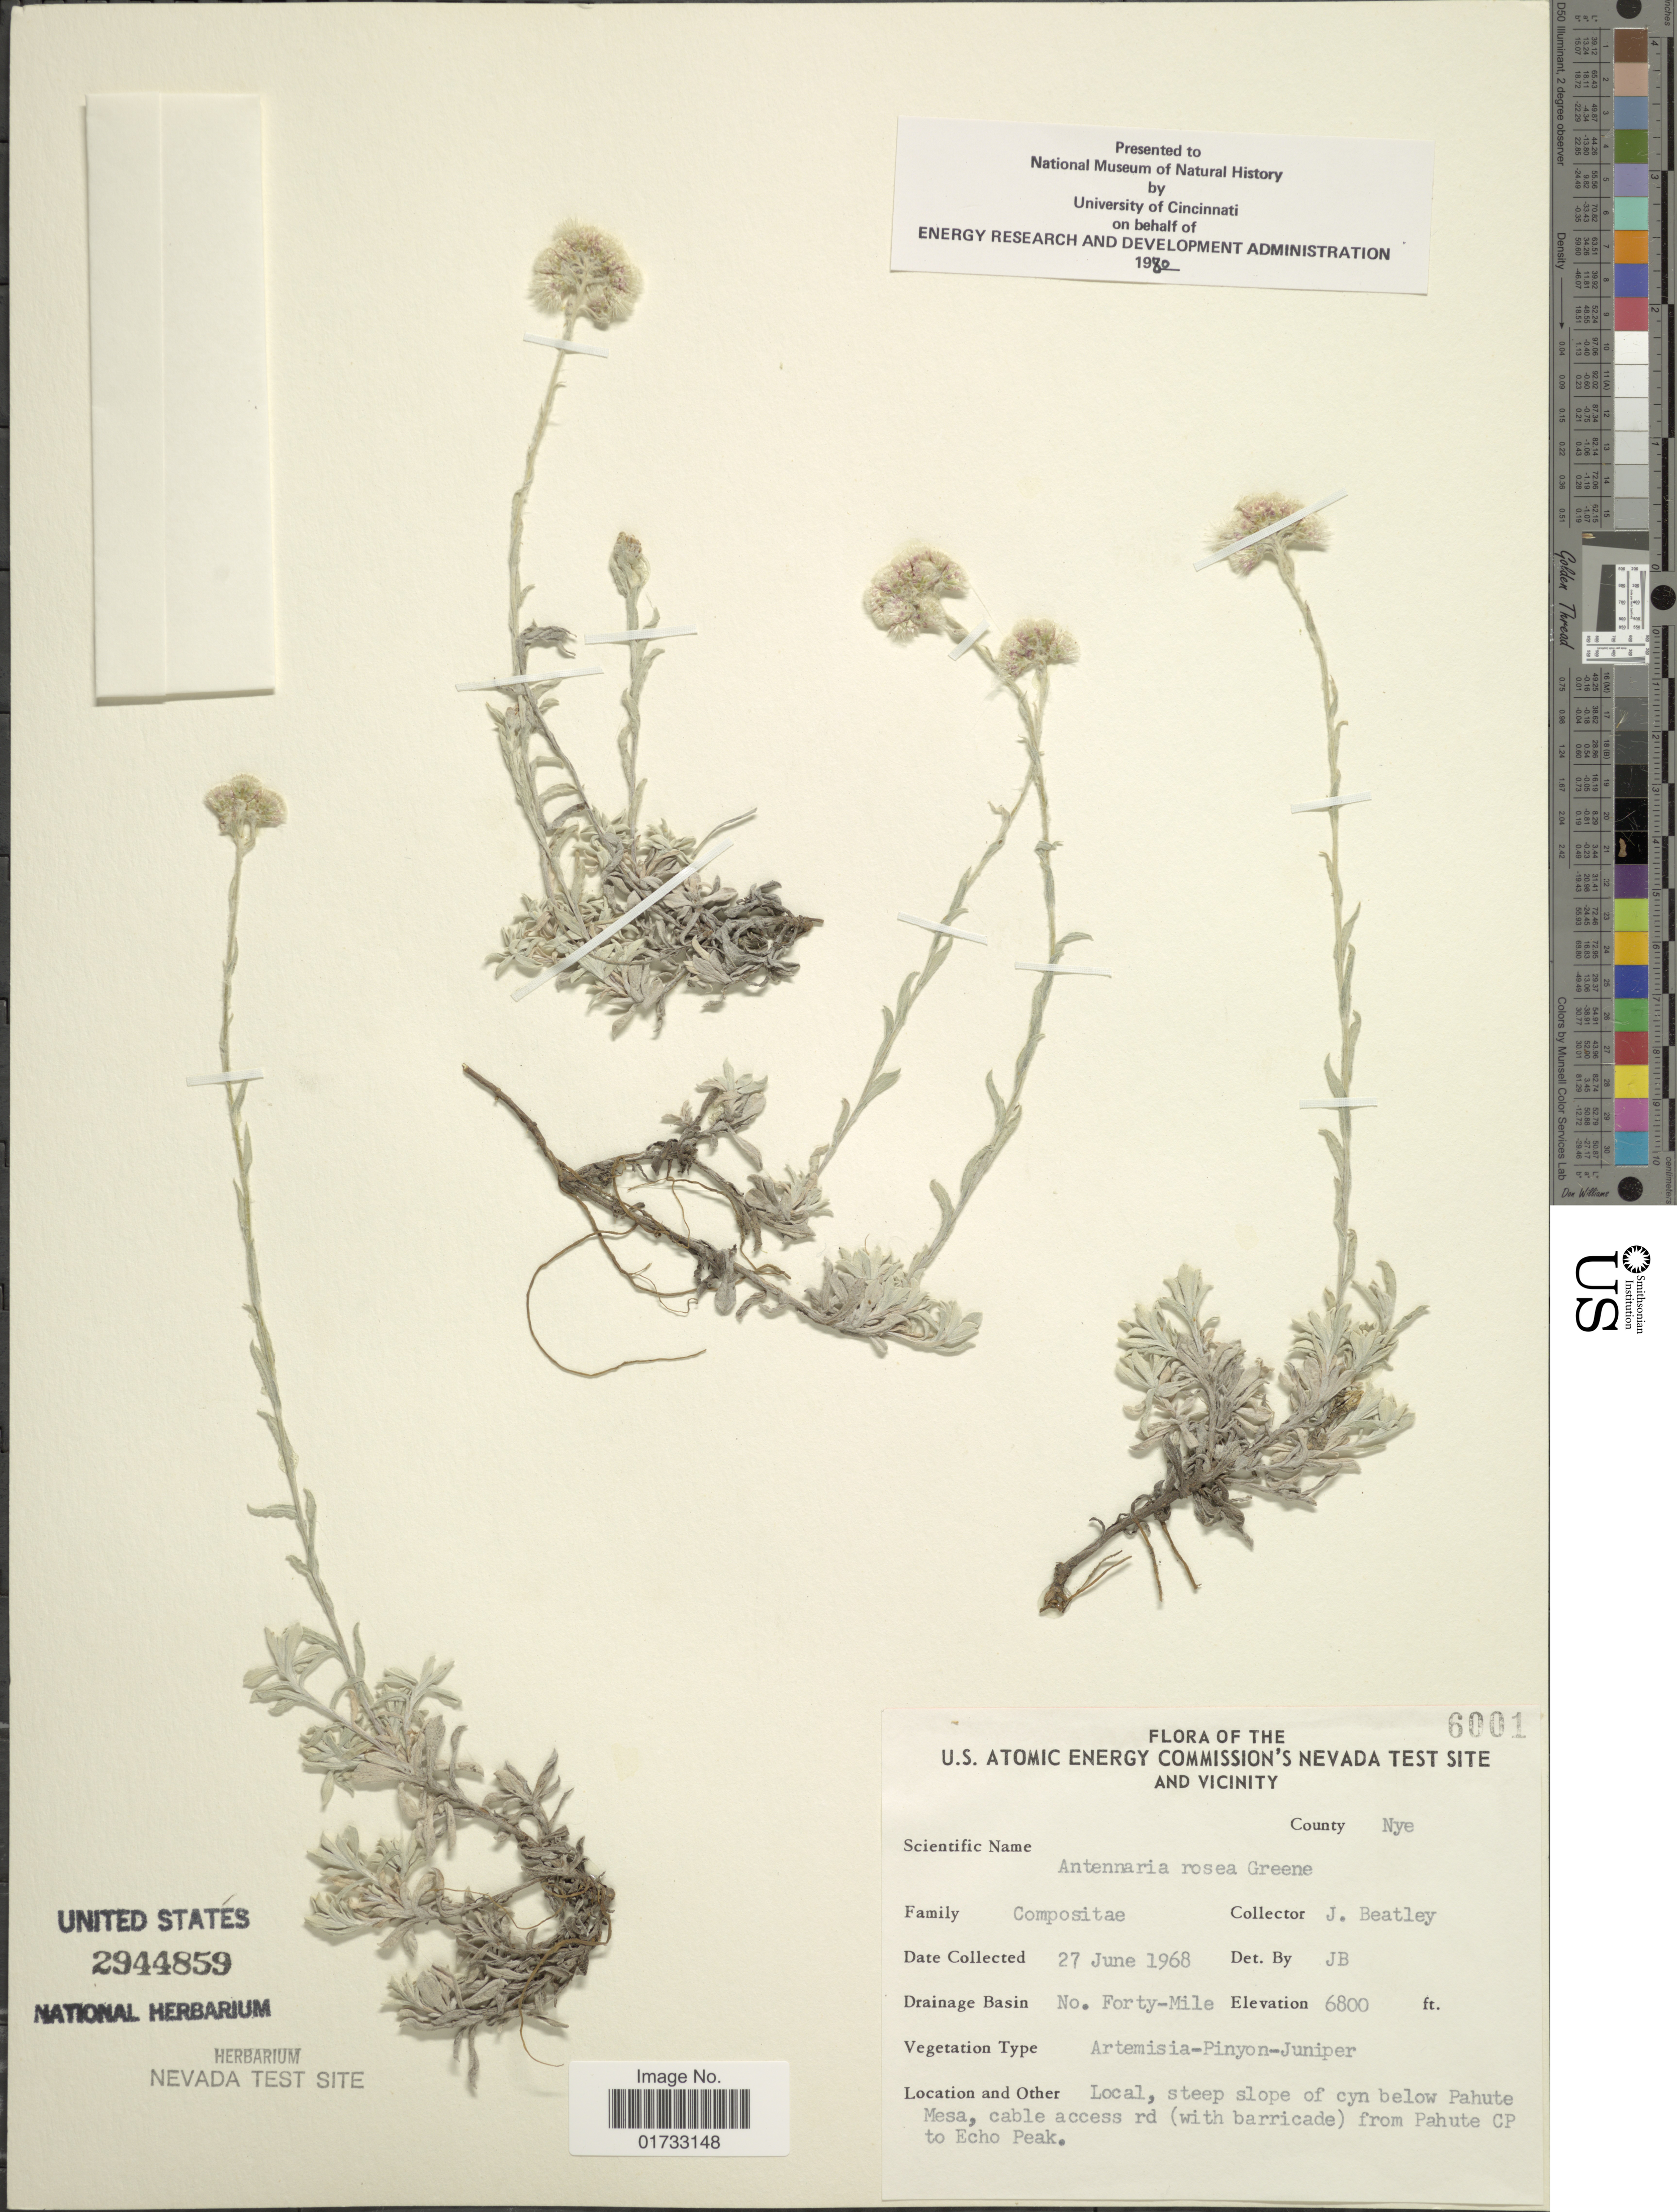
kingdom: Plantae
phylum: Tracheophyta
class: Magnoliopsida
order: Asterales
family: Asteraceae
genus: Antennaria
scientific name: Antennaria rosea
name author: Greene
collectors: J. C. Beatley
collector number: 6001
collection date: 1968-06-27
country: United States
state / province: Nevada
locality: U.S. Atomic Energy Commision's Nevada Test Site and Vicinity, No. Forty-Mile, steep slope of cyn below Pahute Mesa, cable access rd (with barricade) from Pahute CP to Echo Peak, County Nye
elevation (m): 2073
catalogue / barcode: US 2944859